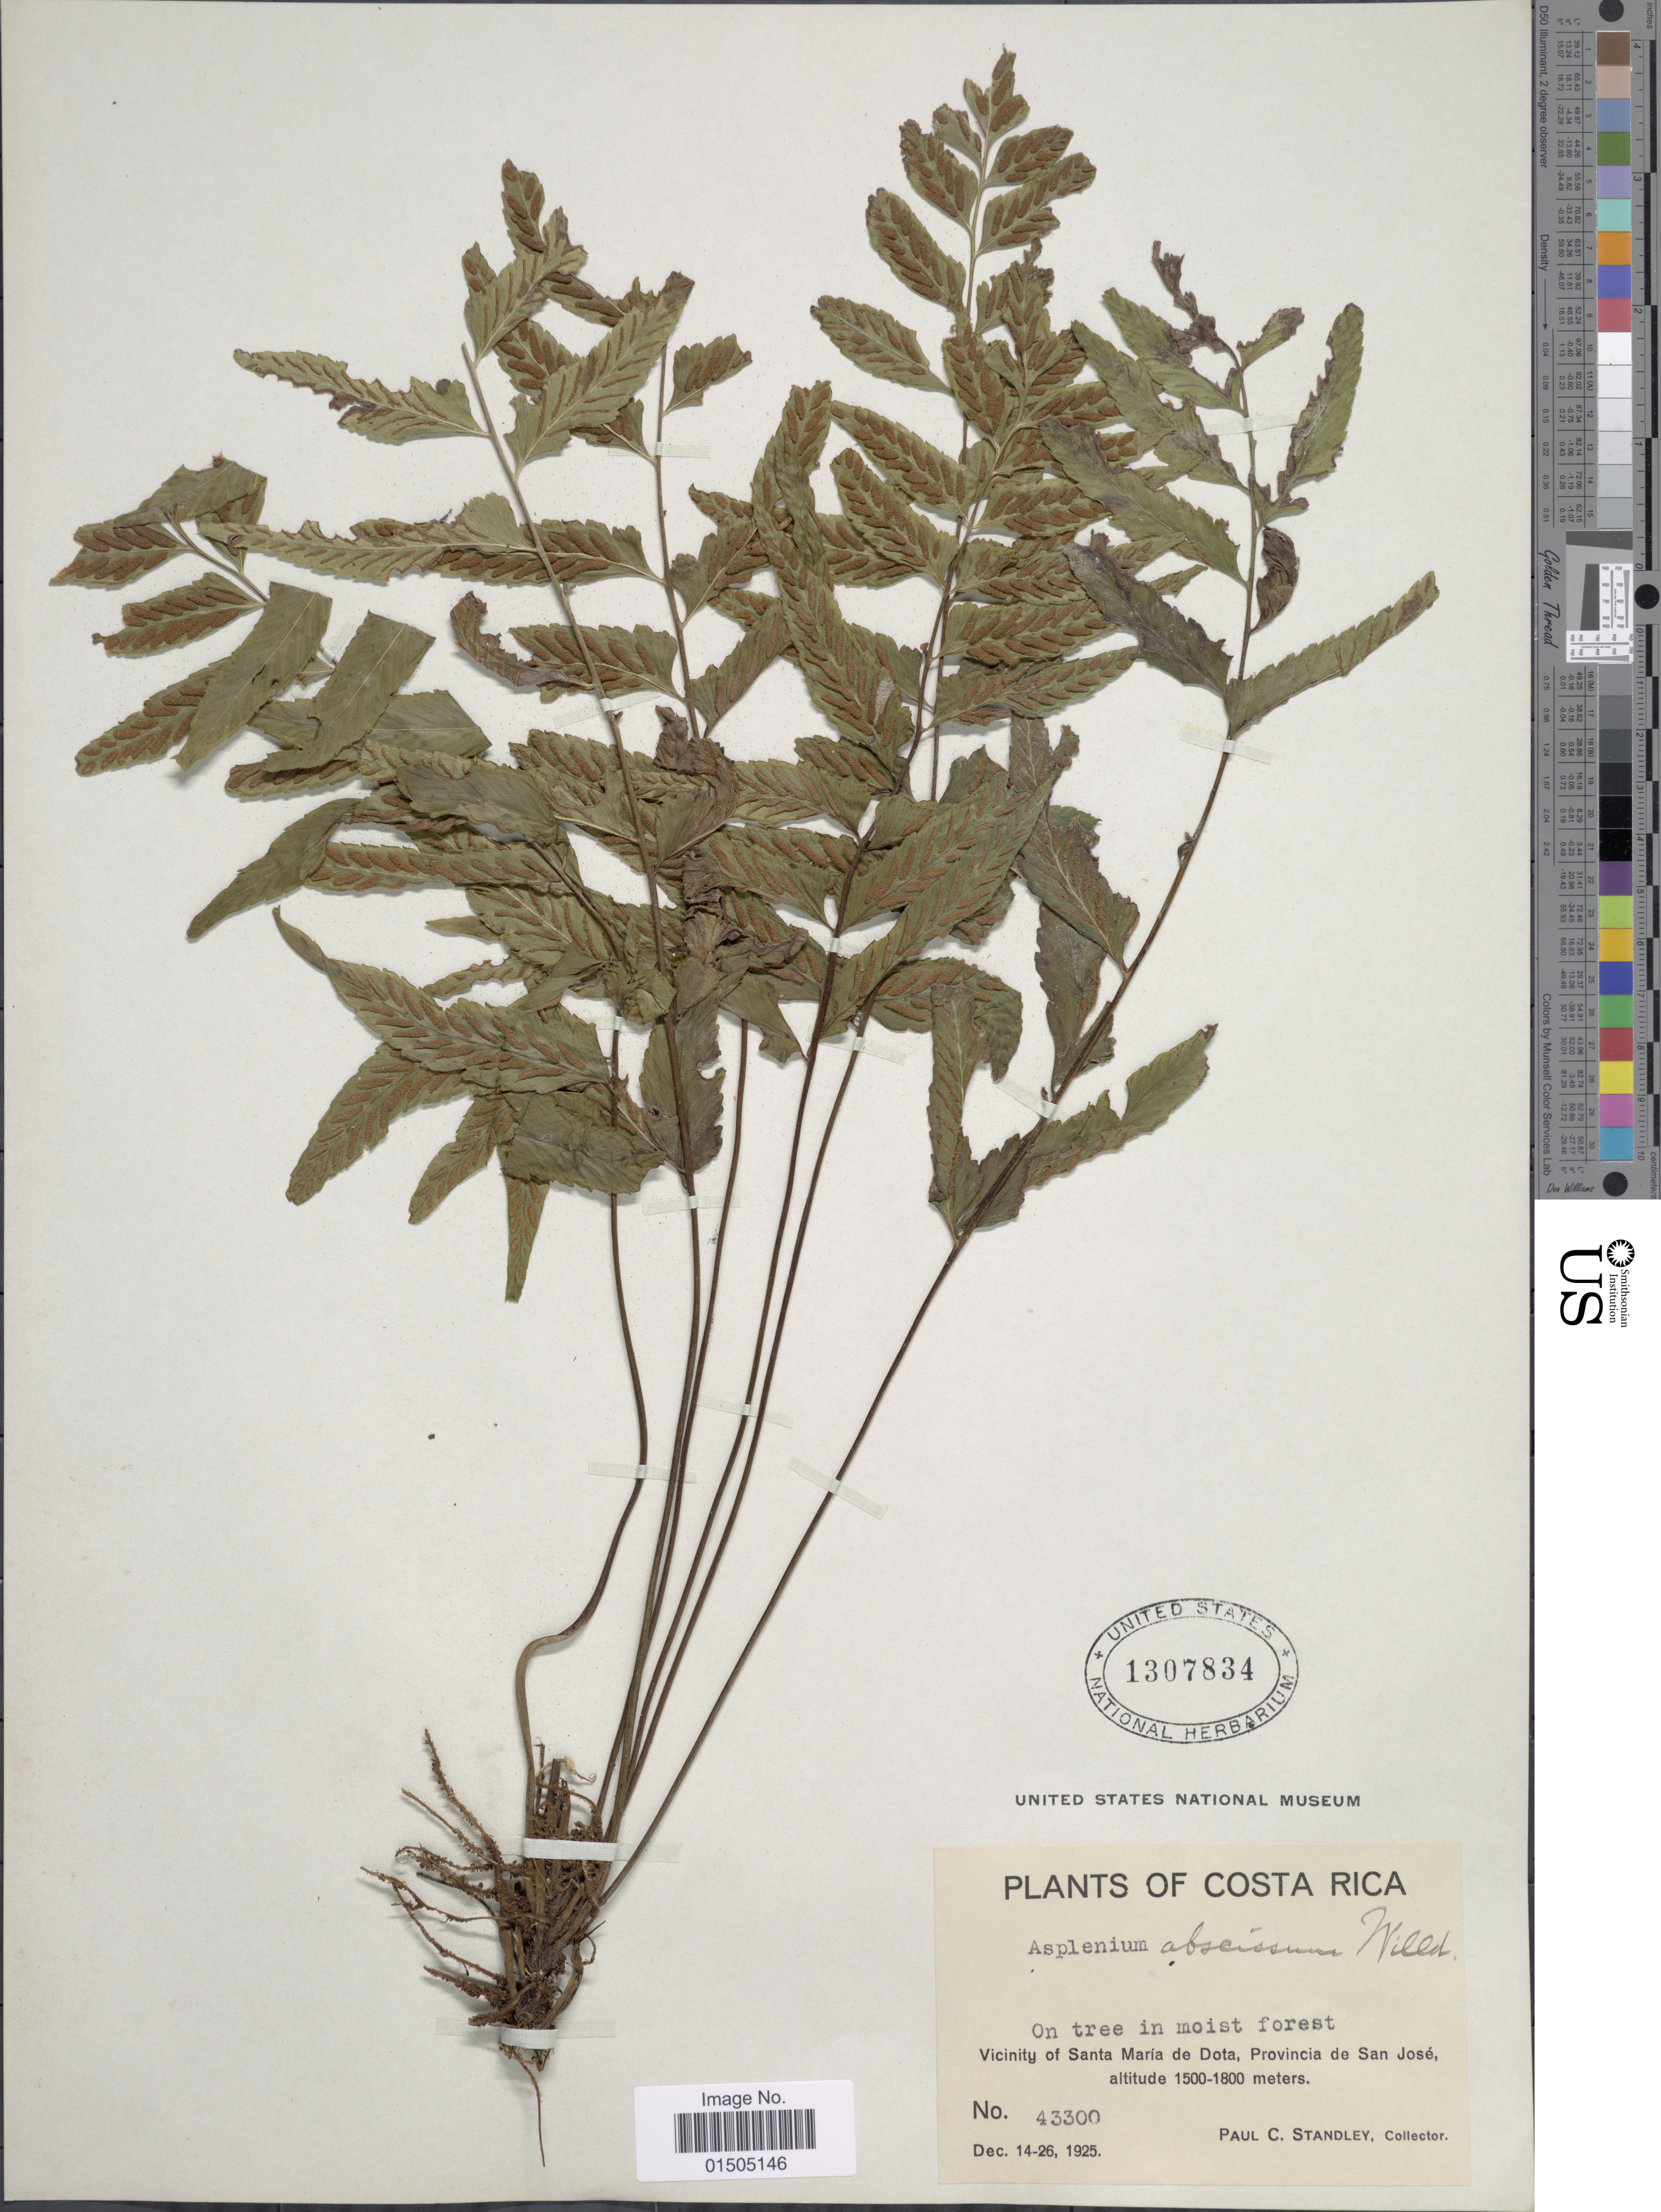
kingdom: Plantae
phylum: Tracheophyta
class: Polypodiopsida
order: Polypodiales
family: Aspleniaceae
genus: Asplenium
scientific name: Asplenium abscissum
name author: Willd.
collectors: P. C. Standley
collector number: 43300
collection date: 1925-12-14/1925-12-26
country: Costa Rica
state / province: San José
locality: Vicinity of Santa Maria de Dota.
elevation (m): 1500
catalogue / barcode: US 1307834